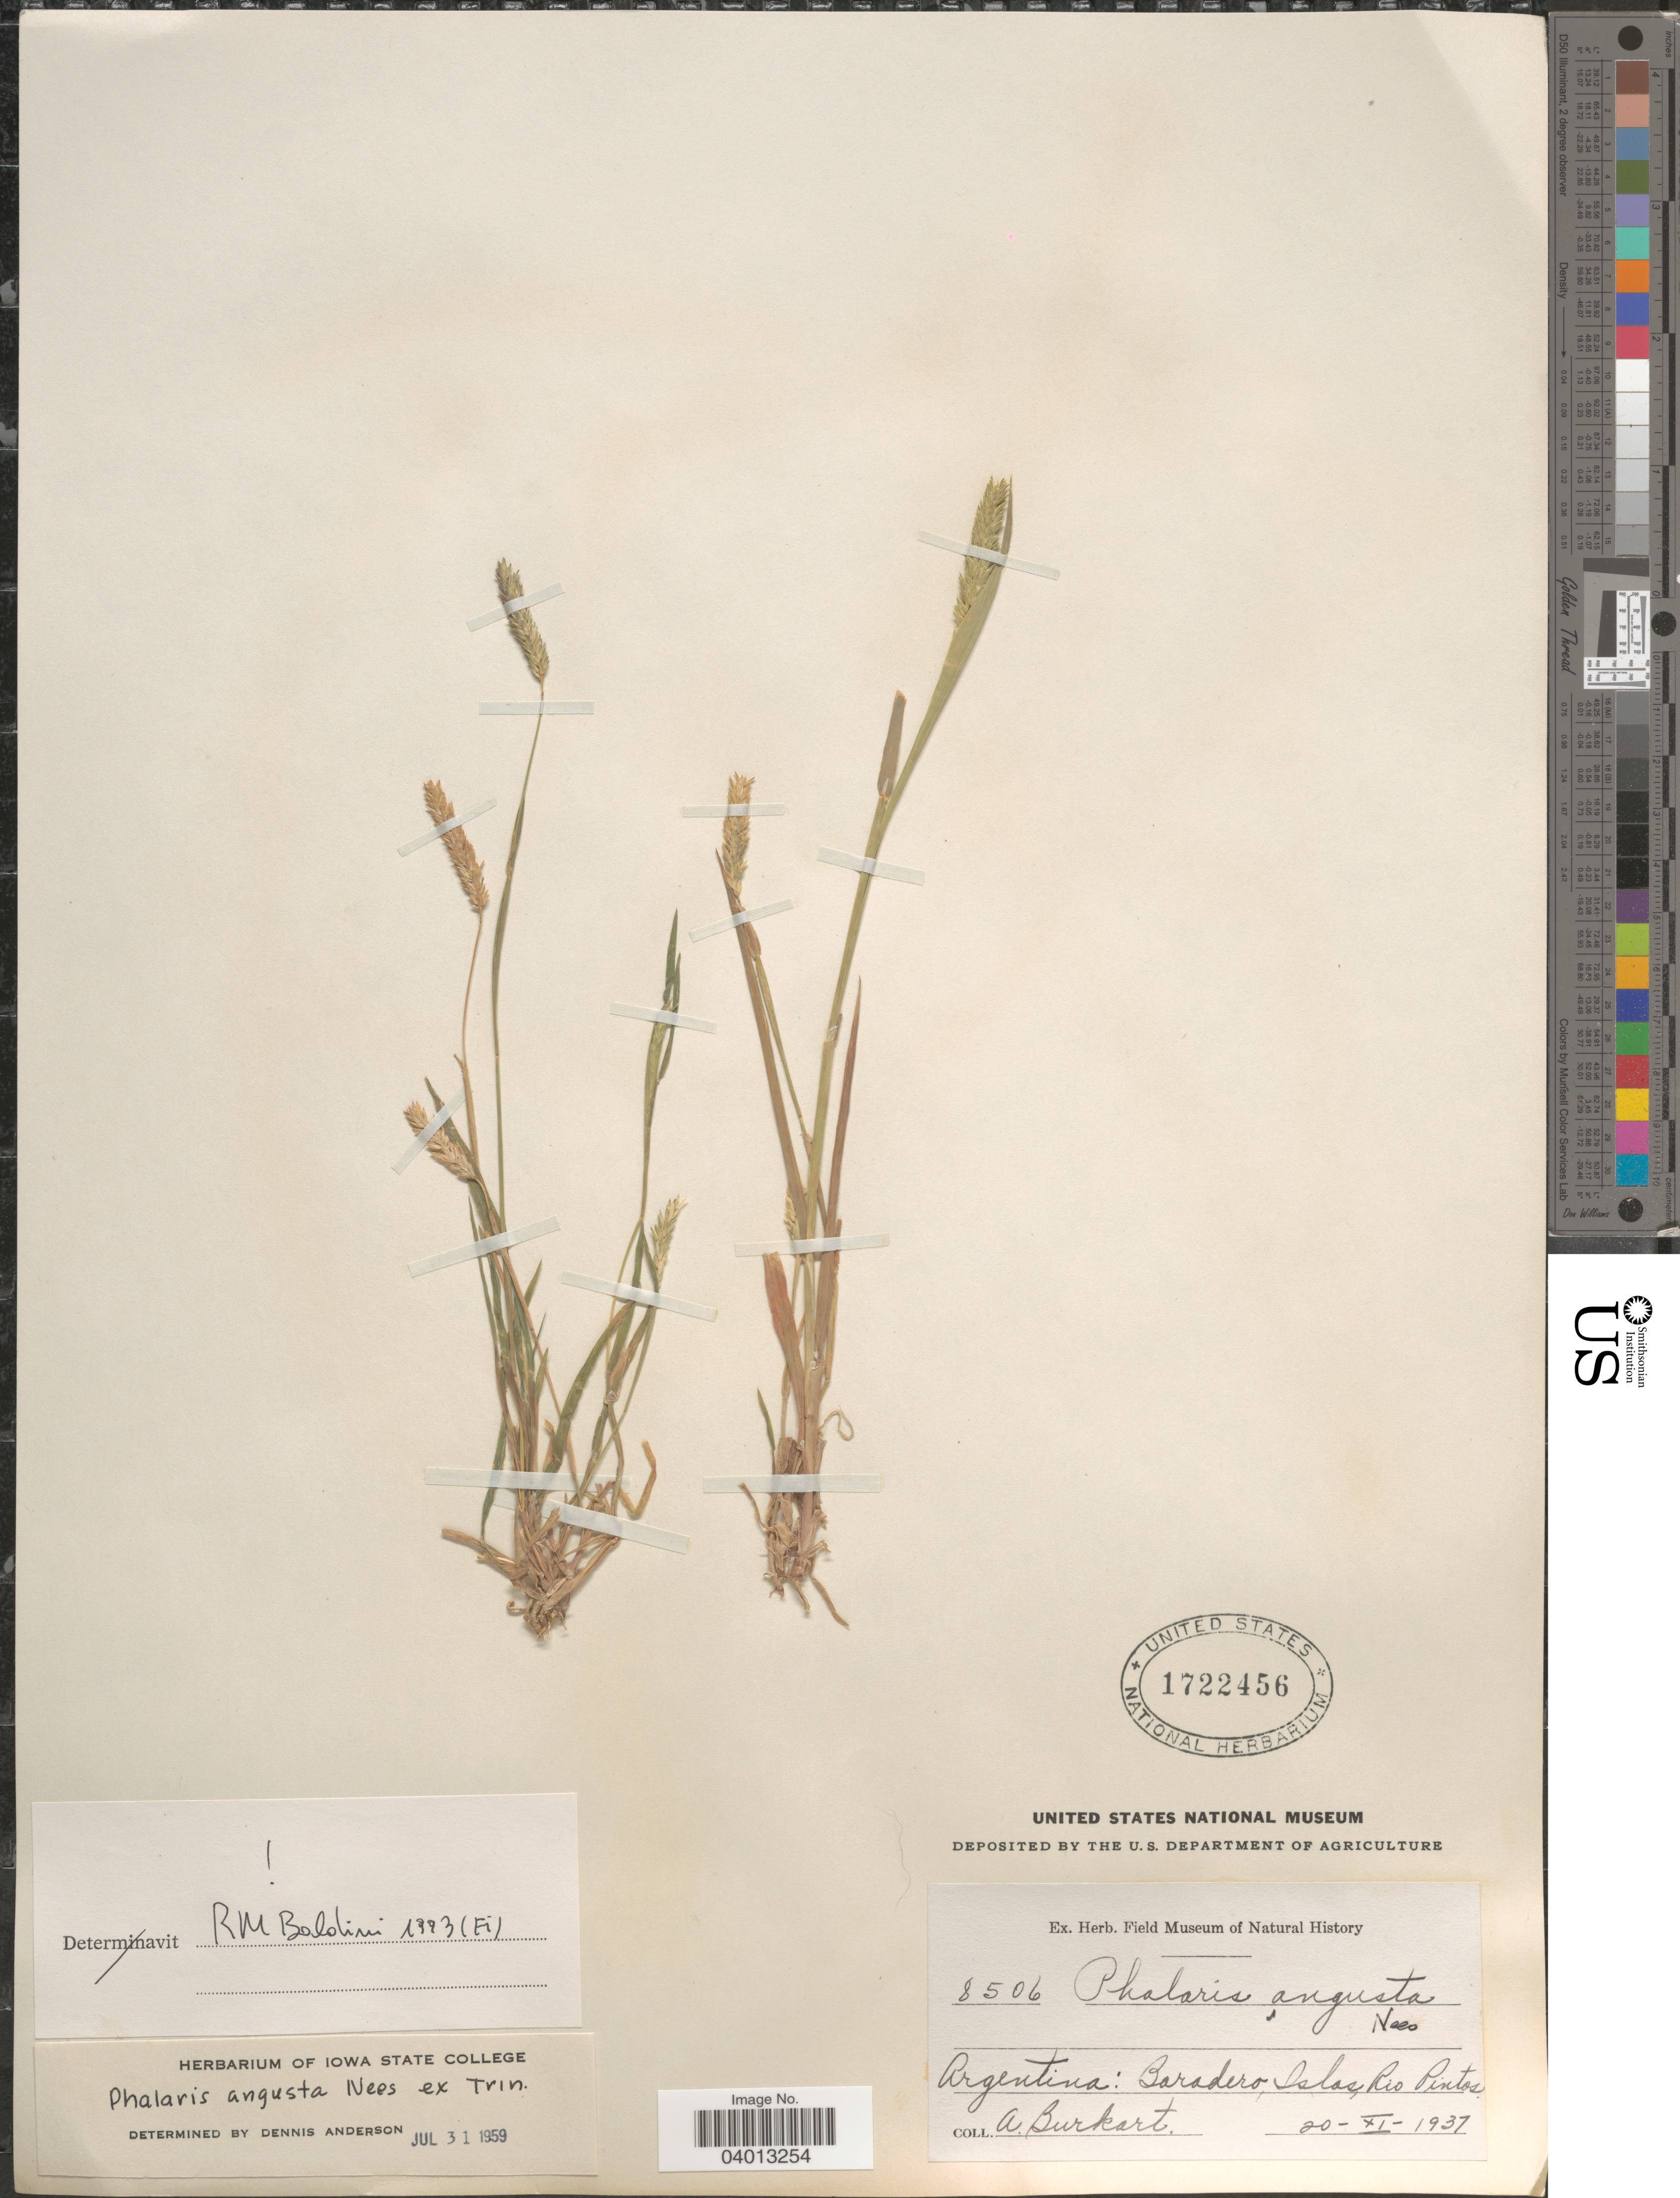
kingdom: Plantae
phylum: Tracheophyta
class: Liliopsida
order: Poales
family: Poaceae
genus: Phalaris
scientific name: Phalaris angusta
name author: Nees ex Trin.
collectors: A. E. Burkart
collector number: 8506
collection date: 1937-11-20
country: Argentina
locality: Baradero, Islas, Rio Pintos.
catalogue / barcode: US 1722456